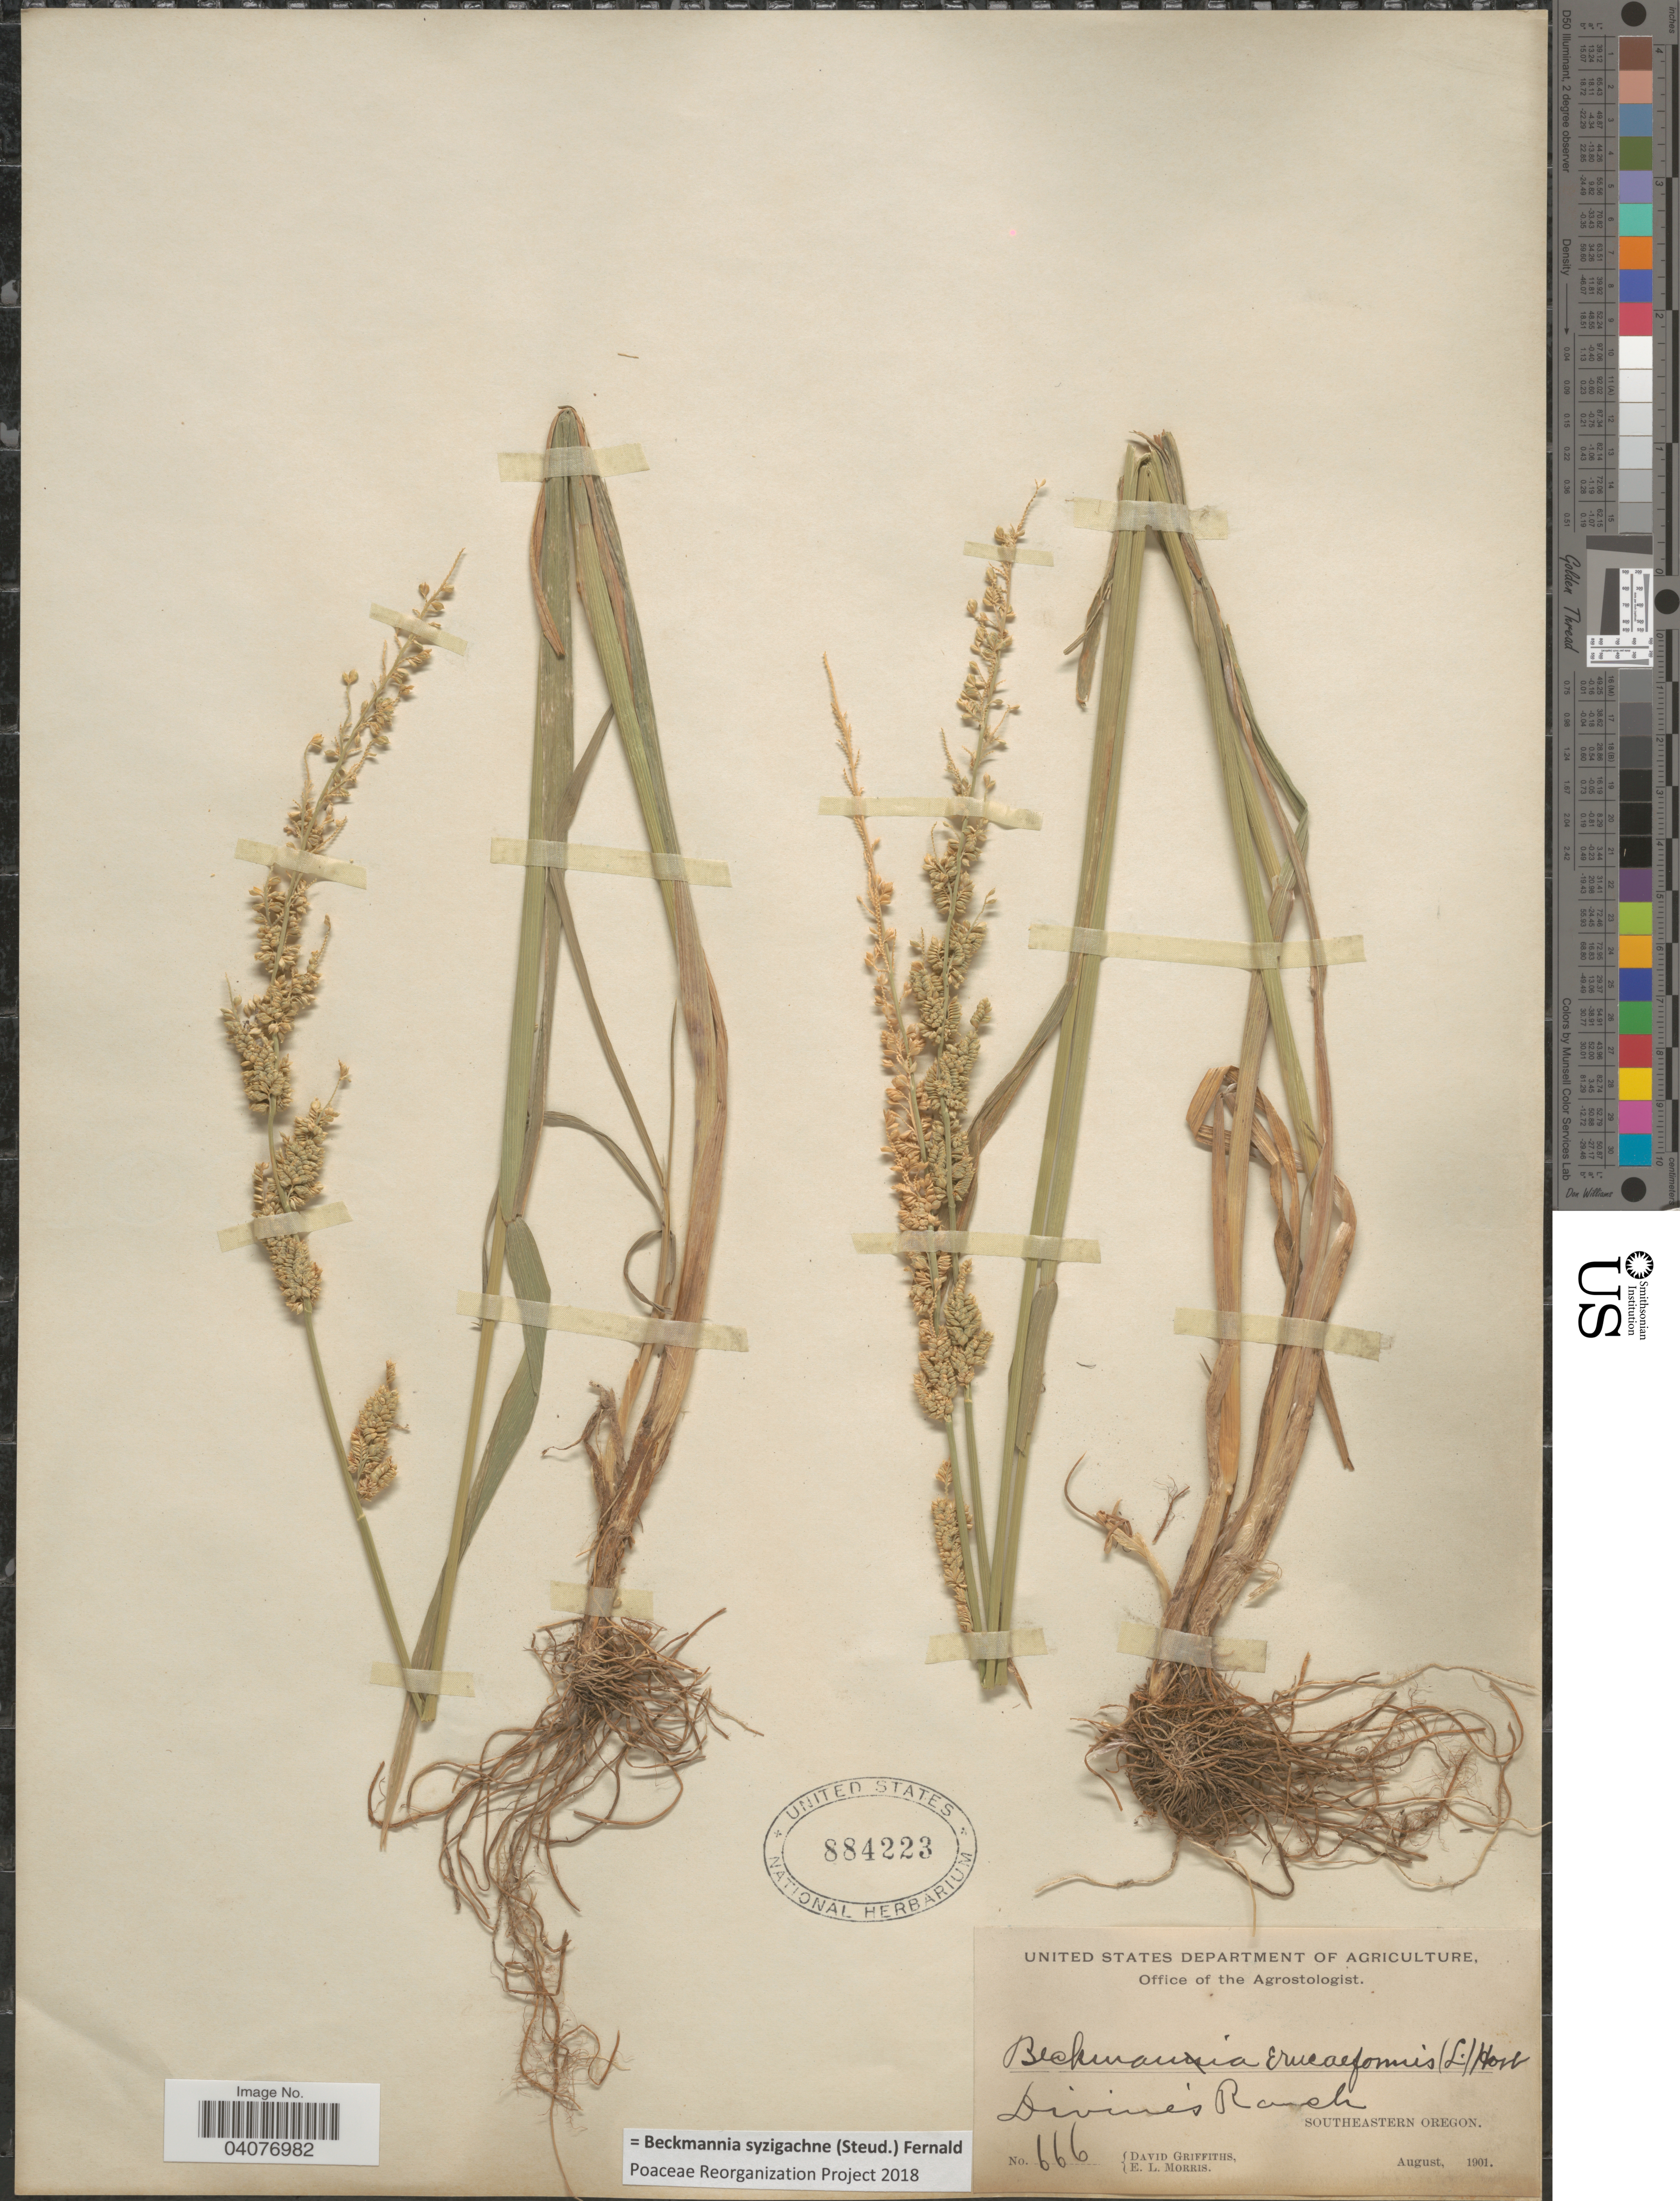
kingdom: Plantae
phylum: Tracheophyta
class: Liliopsida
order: Poales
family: Poaceae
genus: Beckmannia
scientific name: Beckmannia syzigachne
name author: (Steud.) Fernald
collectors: D. Griffiths & E. Morris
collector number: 666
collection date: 1901-08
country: United States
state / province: Oregon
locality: Divine's Ranch. Southeastern Oregon.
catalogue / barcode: US 884223